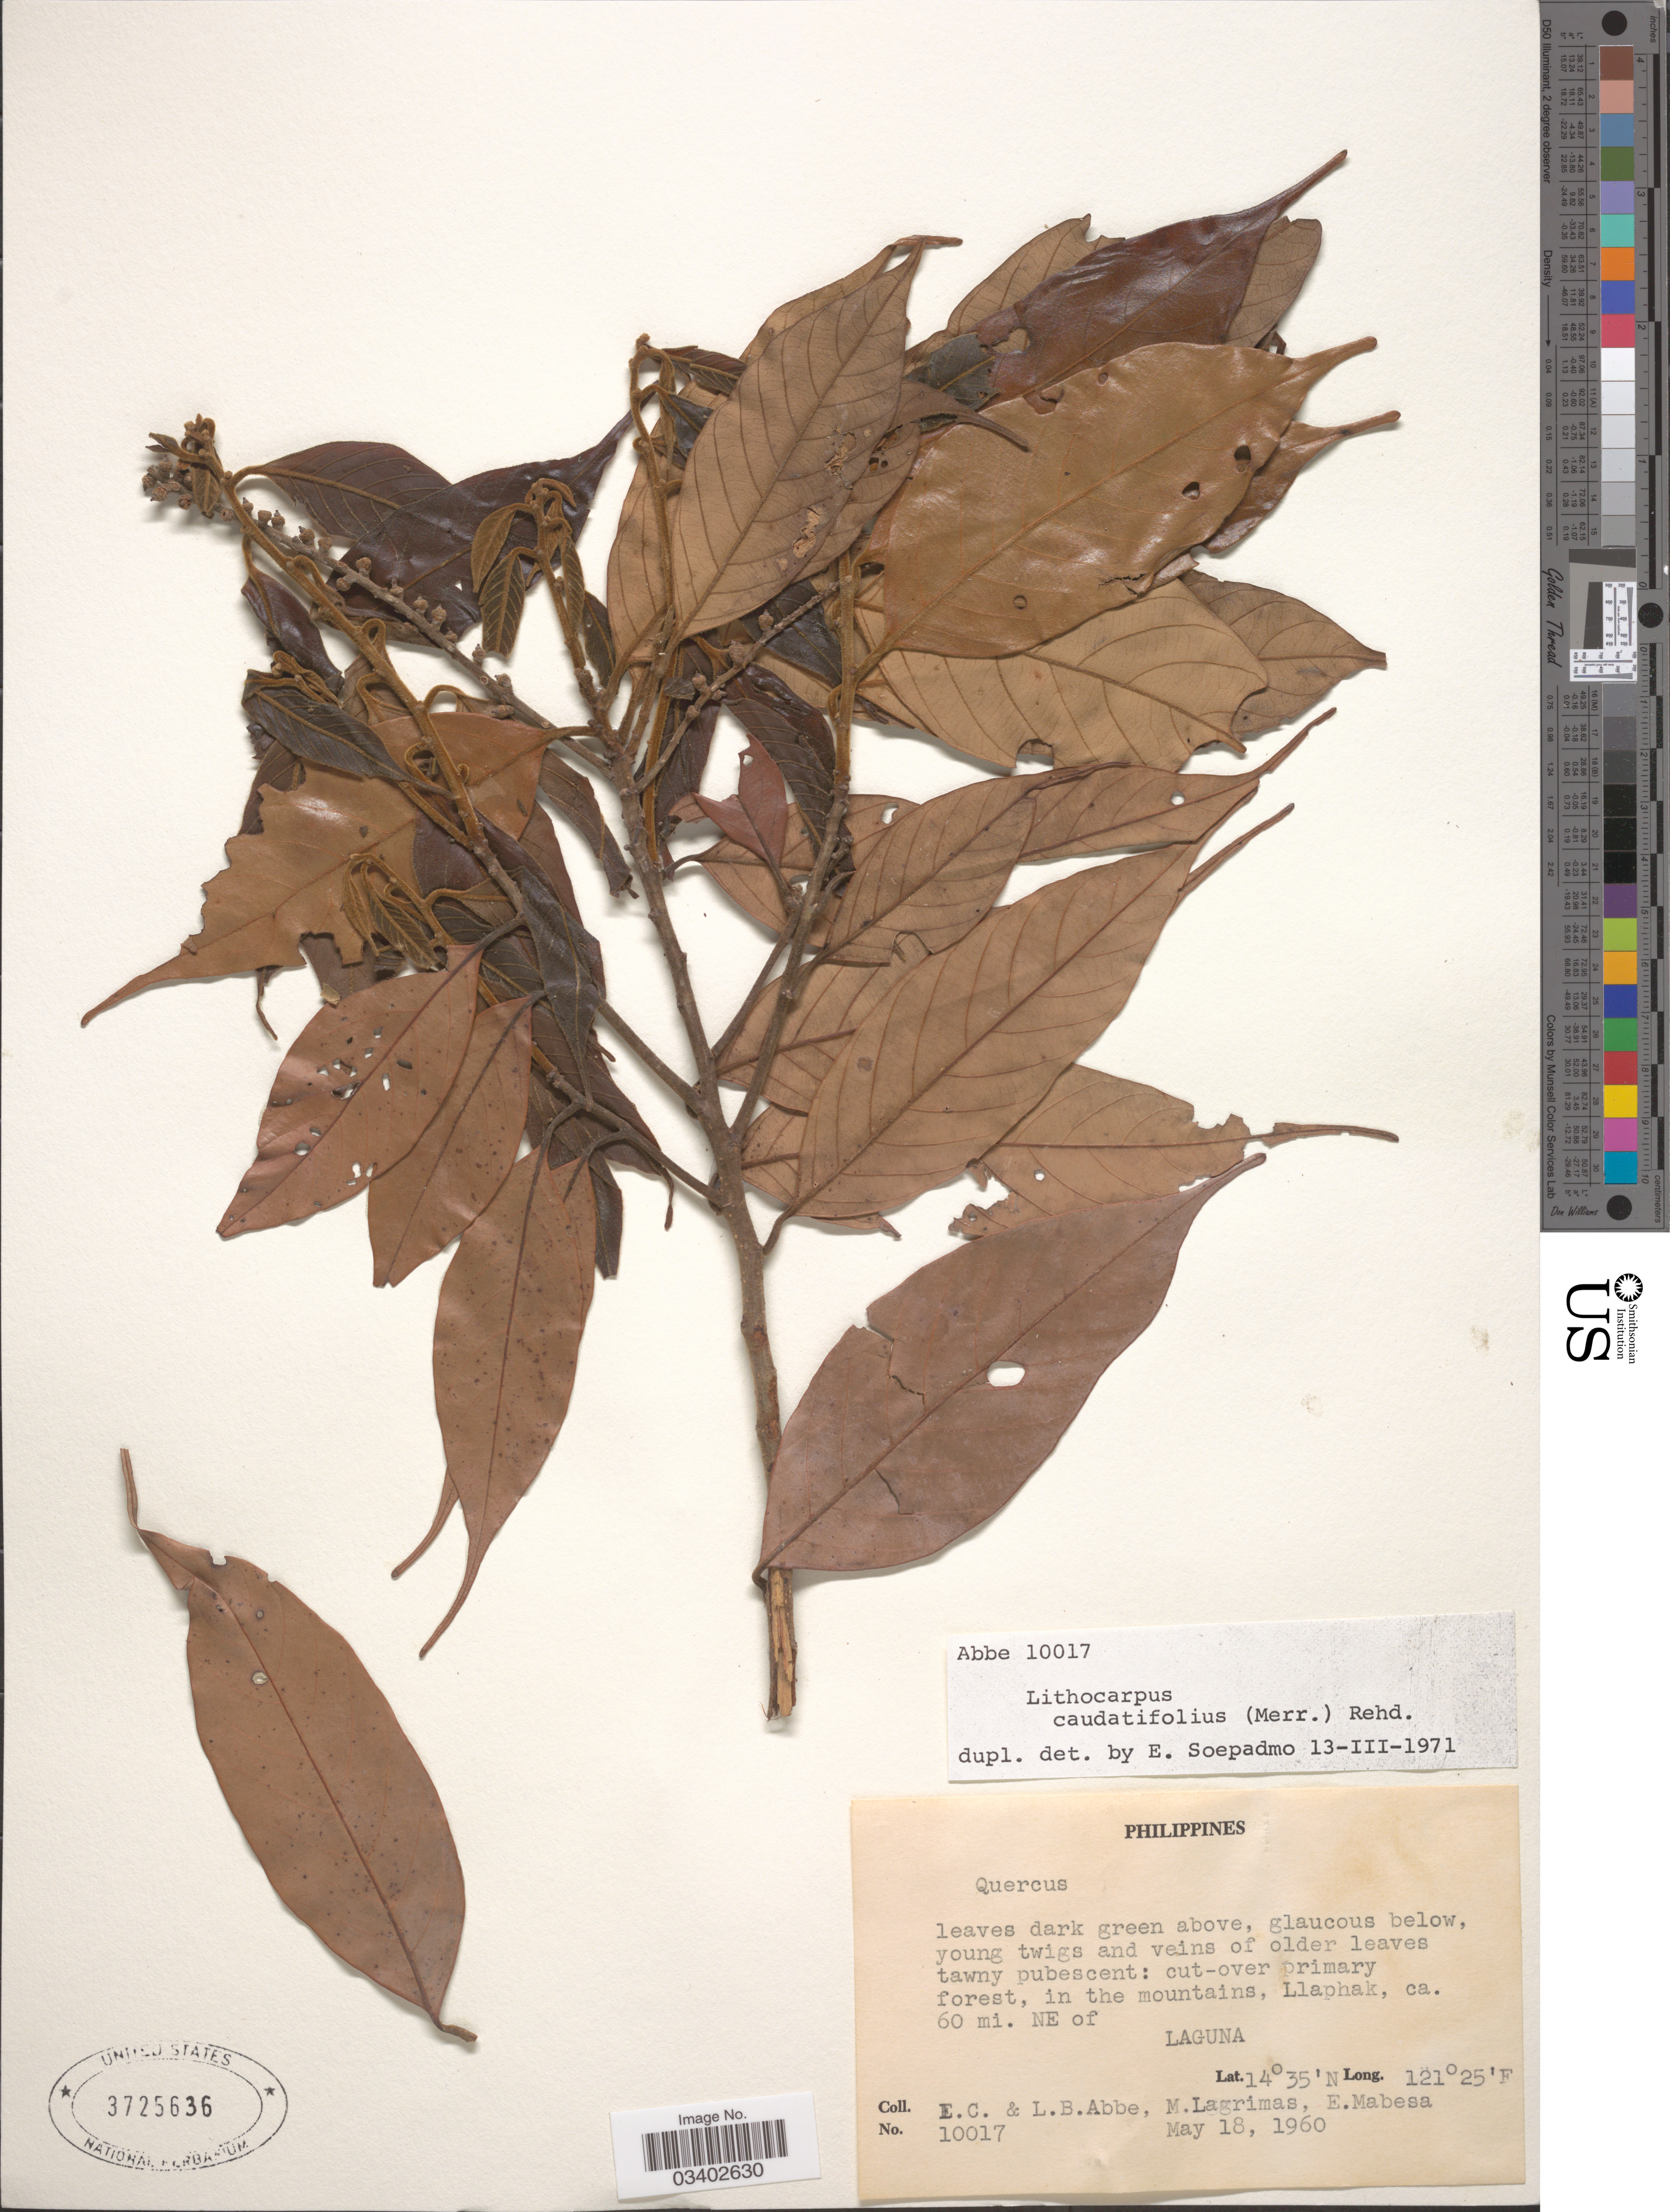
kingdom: Plantae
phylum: Tracheophyta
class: Magnoliopsida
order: Fagales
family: Fagaceae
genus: Lithocarpus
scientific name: Lithocarpus caudatifolius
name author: (Merr.) Rehder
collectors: E. C. Abbe, L. B. Abbe, M. Lagrimas & E. Mabesa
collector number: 10017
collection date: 1960-05-18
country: Philippines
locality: In the mountains, Llaphak, ca. 60 mi. NE of Laguna.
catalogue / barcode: US 3725636